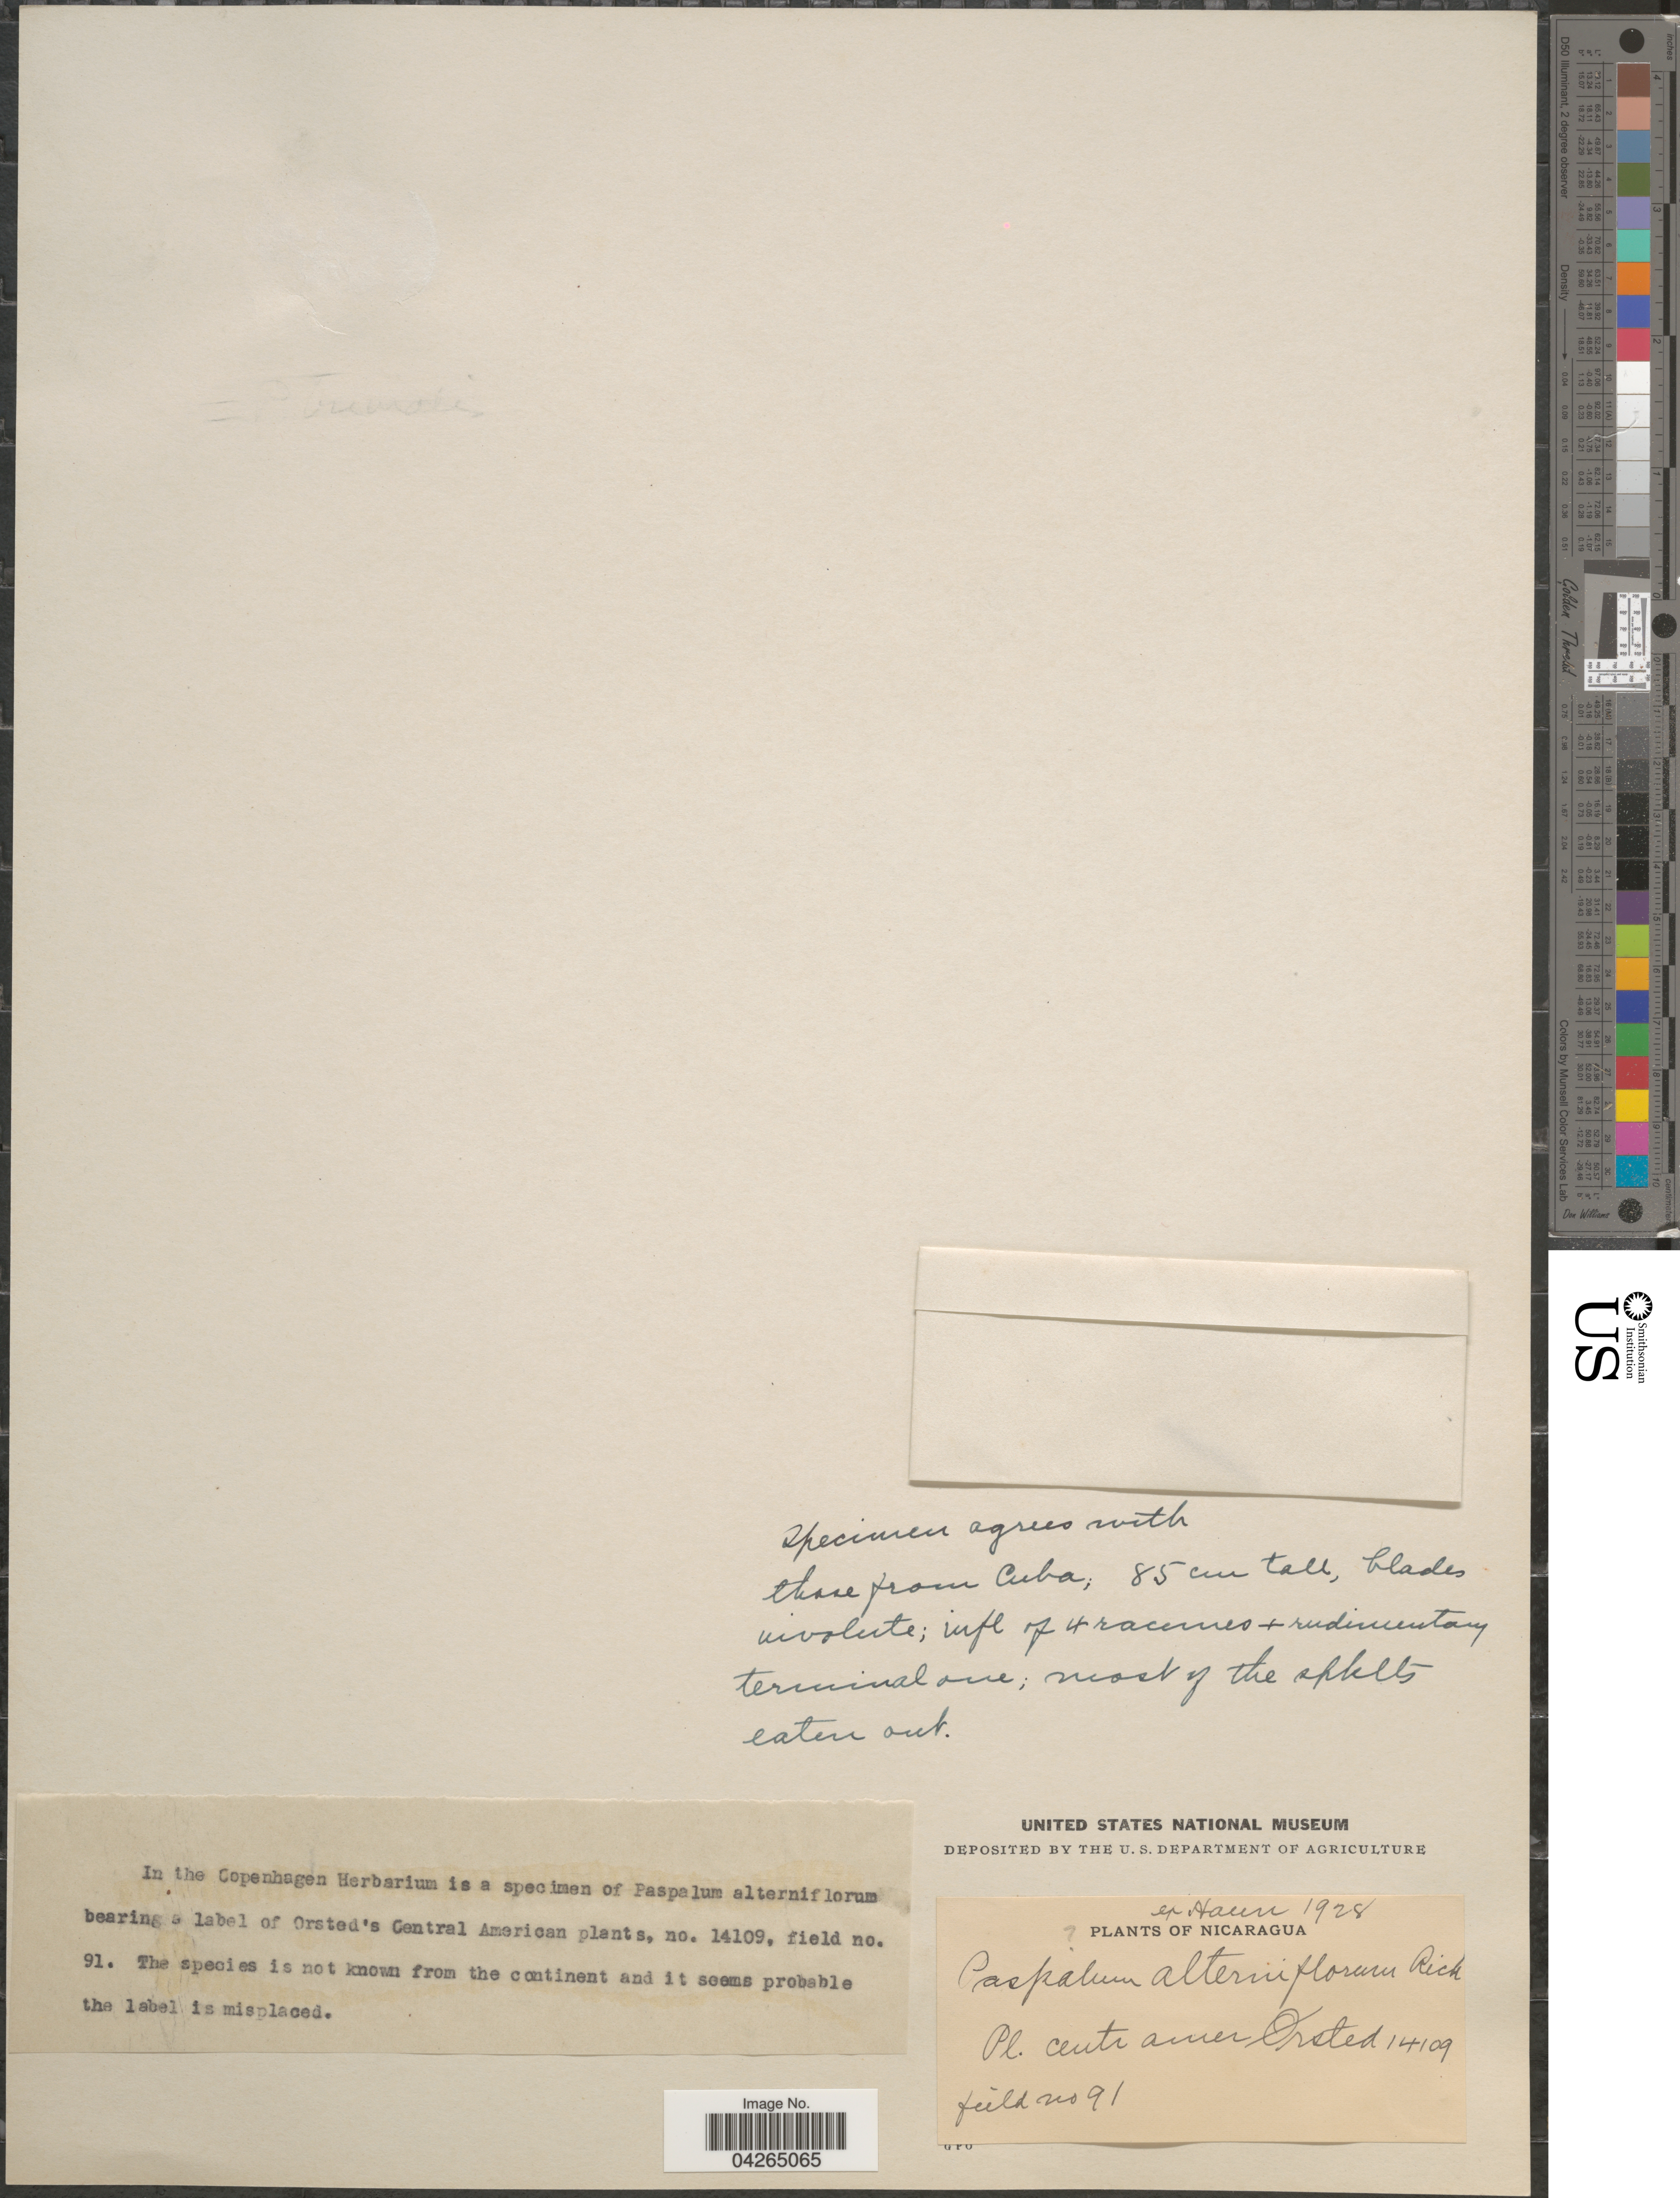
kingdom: Plantae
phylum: Tracheophyta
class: Liliopsida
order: Poales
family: Poaceae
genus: Paspalum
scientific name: Paspalum alterniflorum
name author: A. Rich.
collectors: Ørsted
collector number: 14109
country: Nicaragua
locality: Centr Amer.